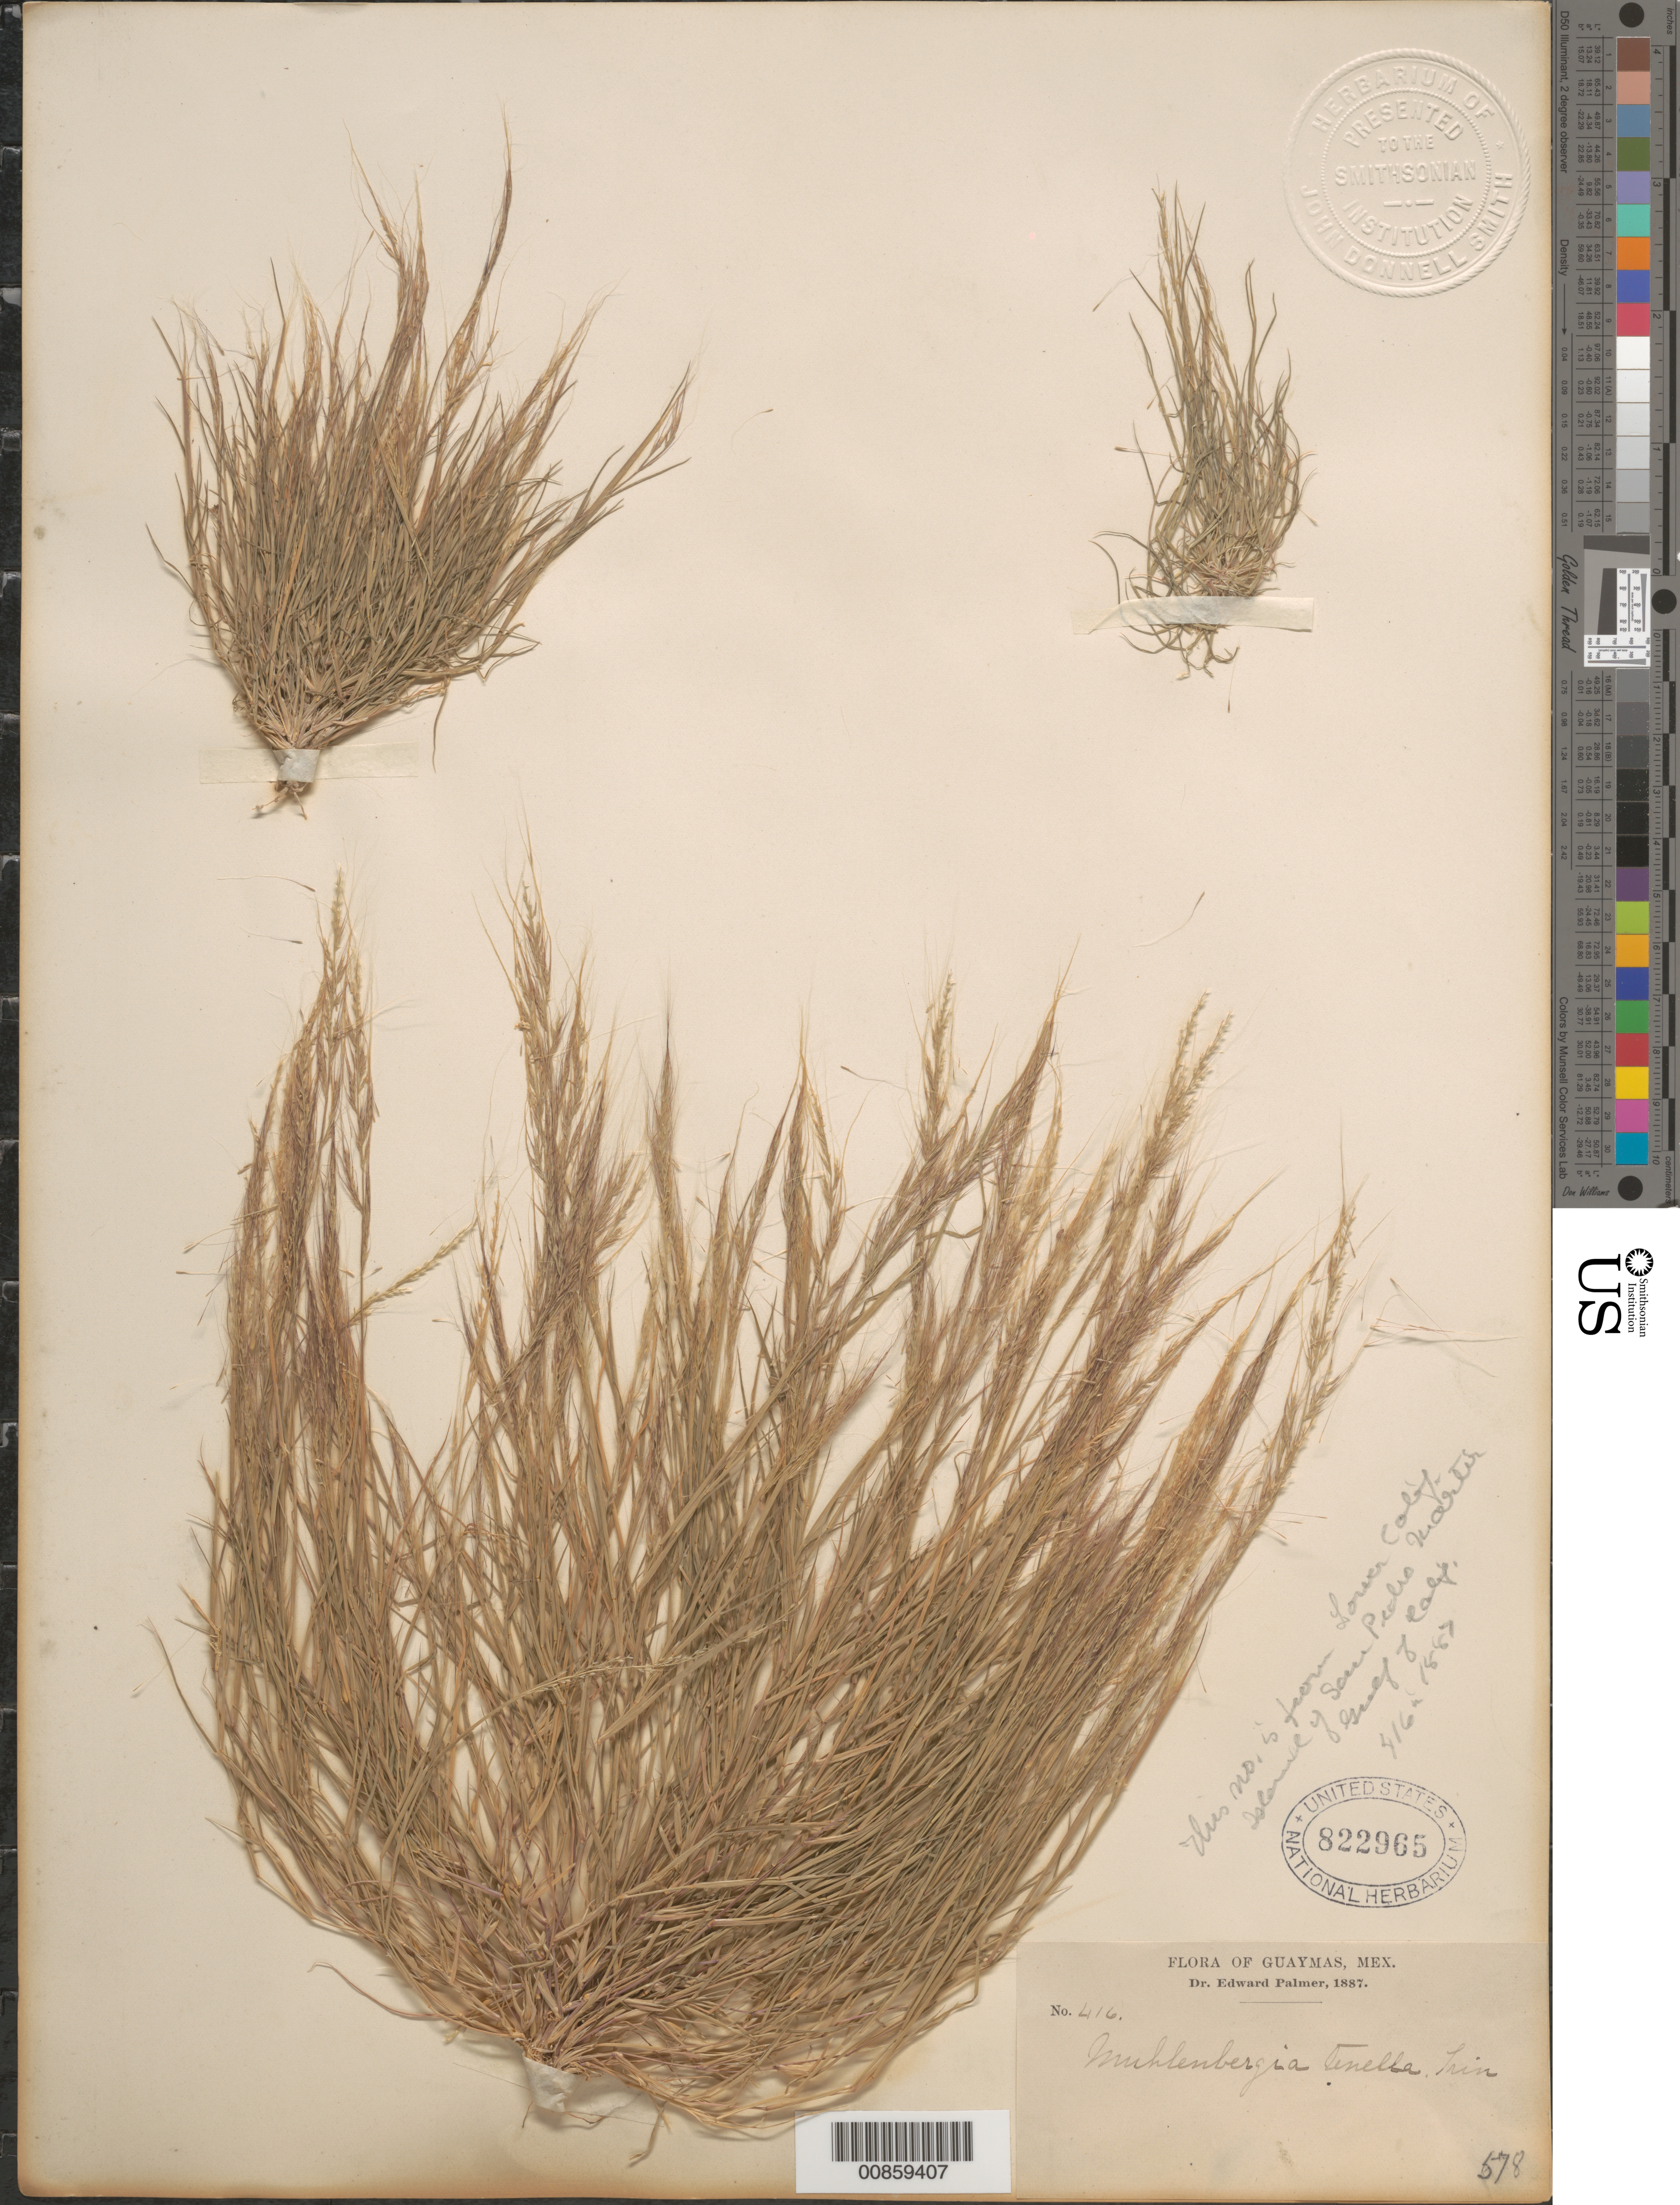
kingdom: Plantae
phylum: Tracheophyta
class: Liliopsida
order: Poales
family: Poaceae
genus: Muhlenbergia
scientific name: Muhlenbergia microsperma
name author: (DC.) Kunth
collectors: E. Palmer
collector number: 416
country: Mexico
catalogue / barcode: US 822965